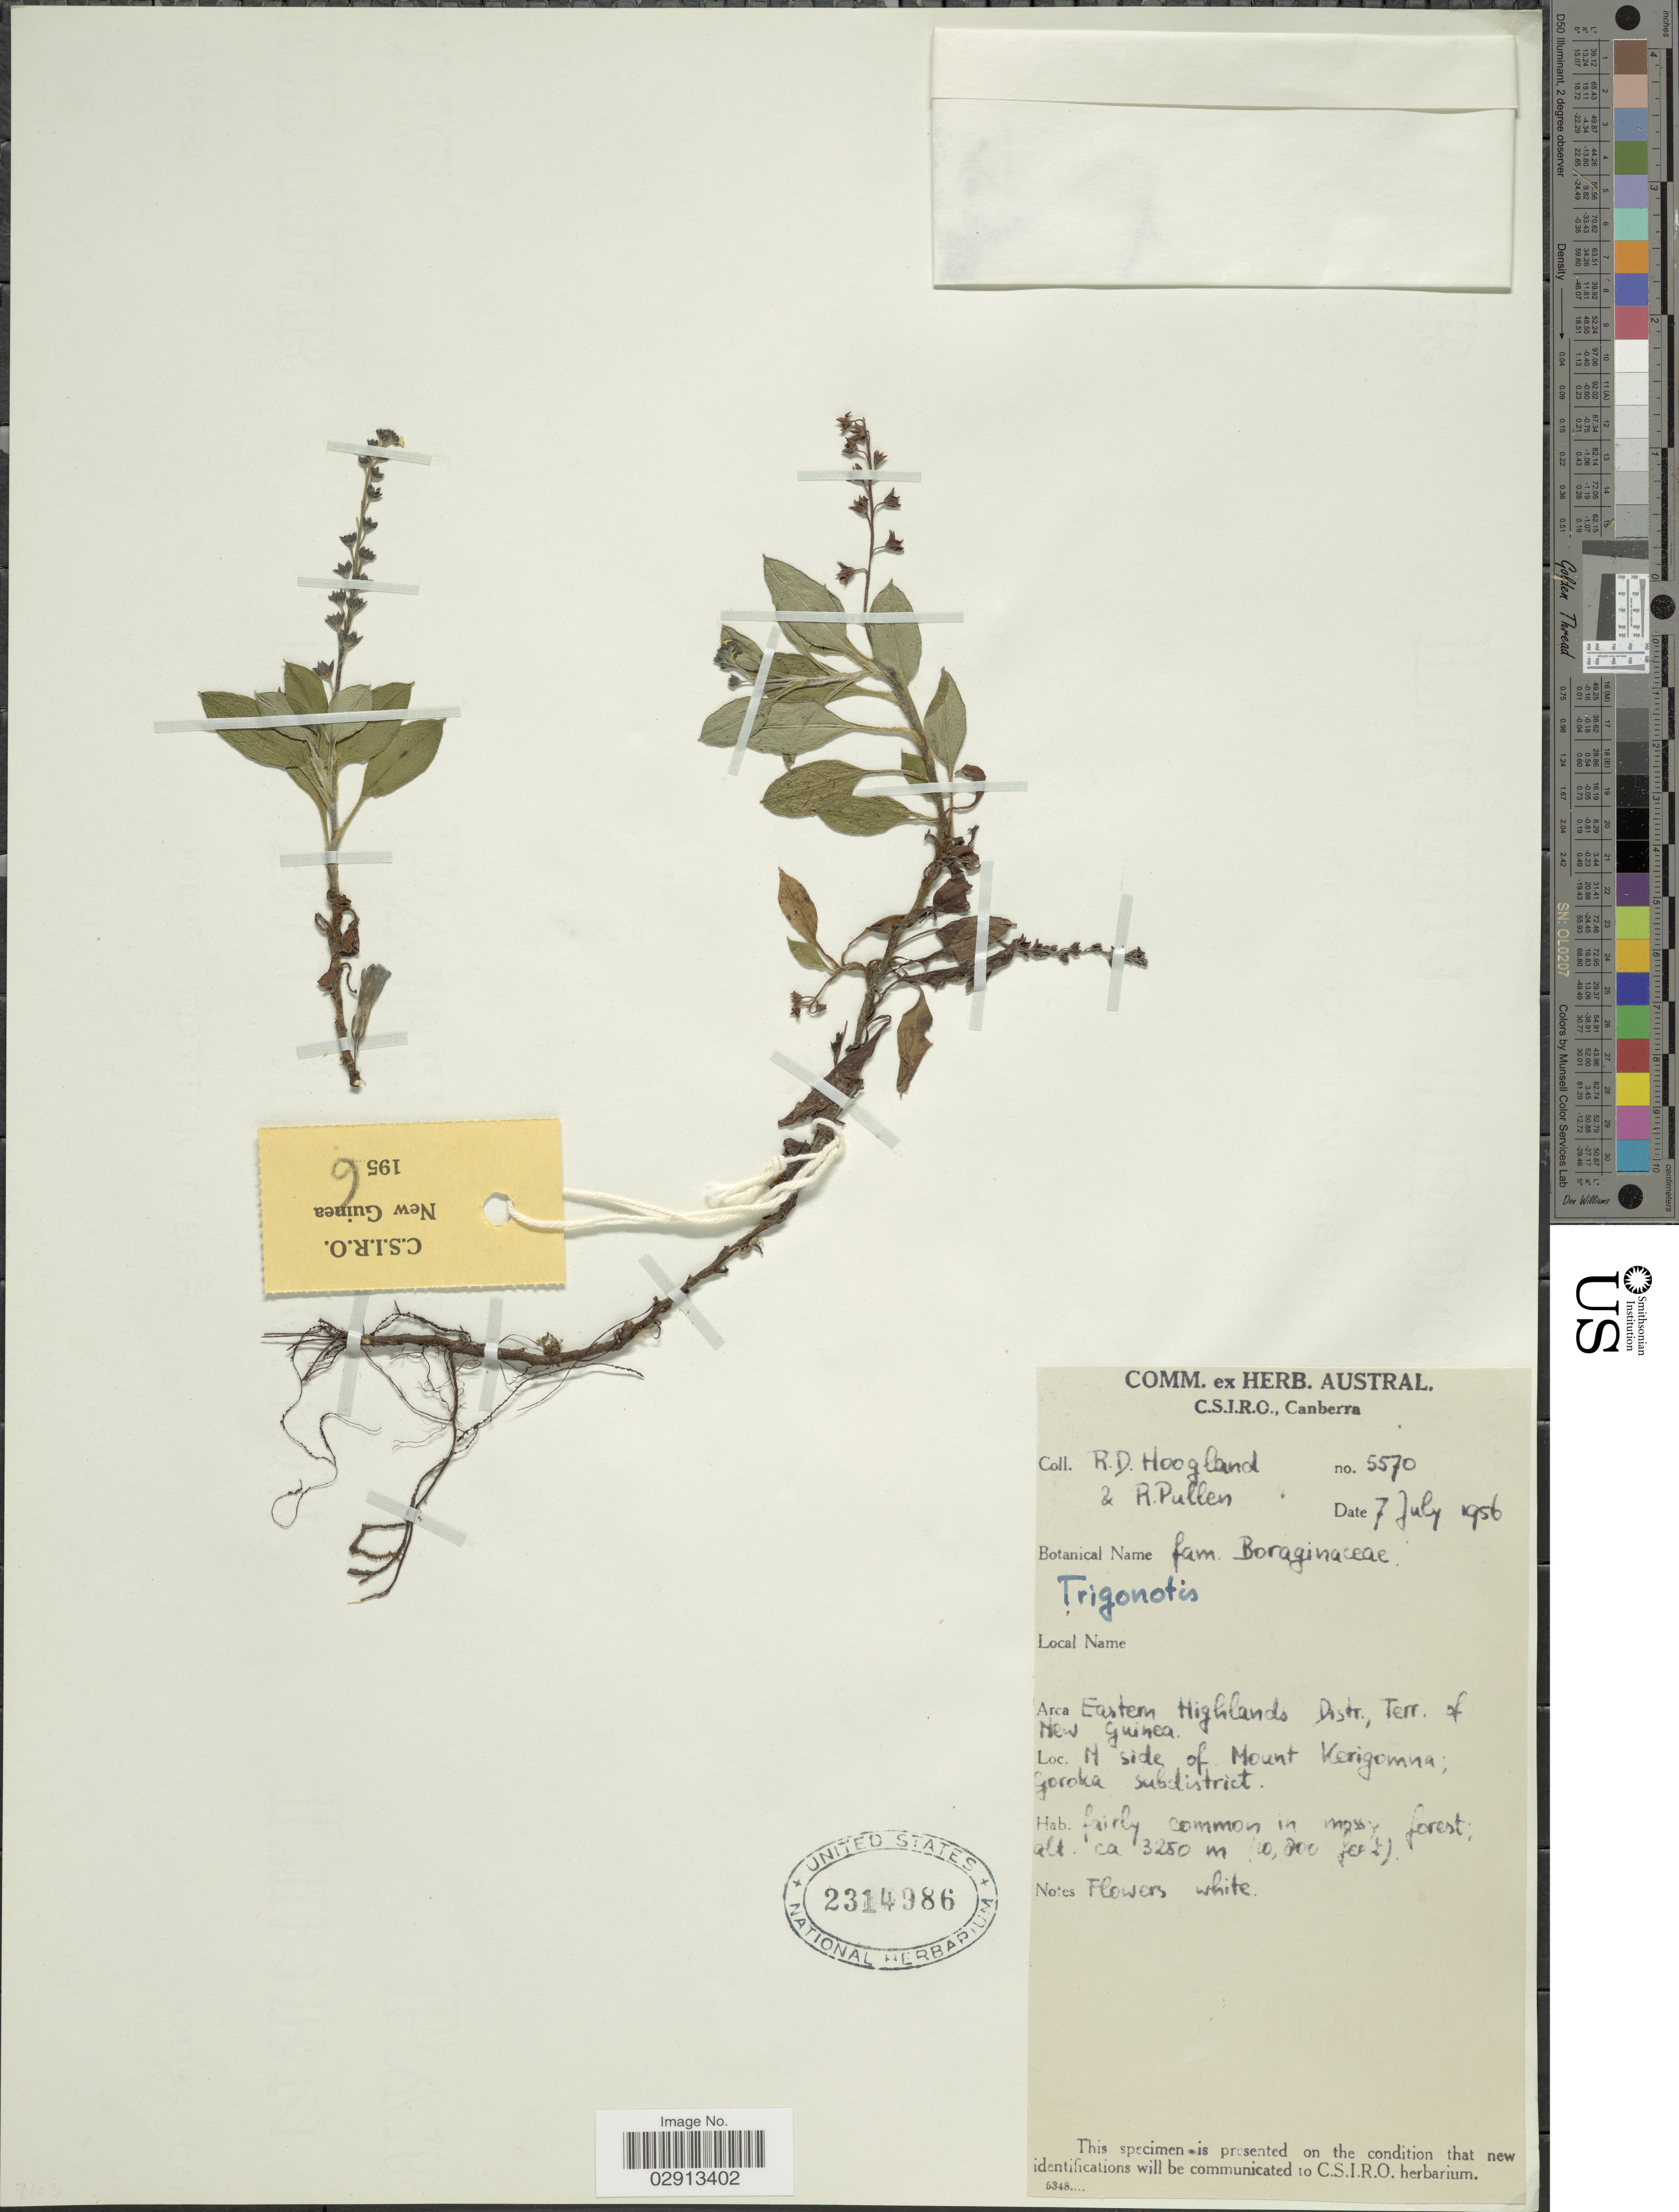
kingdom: Plantae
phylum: Tracheophyta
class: Magnoliopsida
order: Boraginales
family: Boraginaceae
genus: Trigonotis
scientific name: Trigonotis sp.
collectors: R. D. Hoogland & R. Pullen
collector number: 5570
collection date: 1956-07-07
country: Papua New Guinea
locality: Eastern Highlands Distr., Terr. of New Guinea. N side of Mount Kerigomna; Goroka subdistrict.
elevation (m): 3250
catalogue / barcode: US 2314986